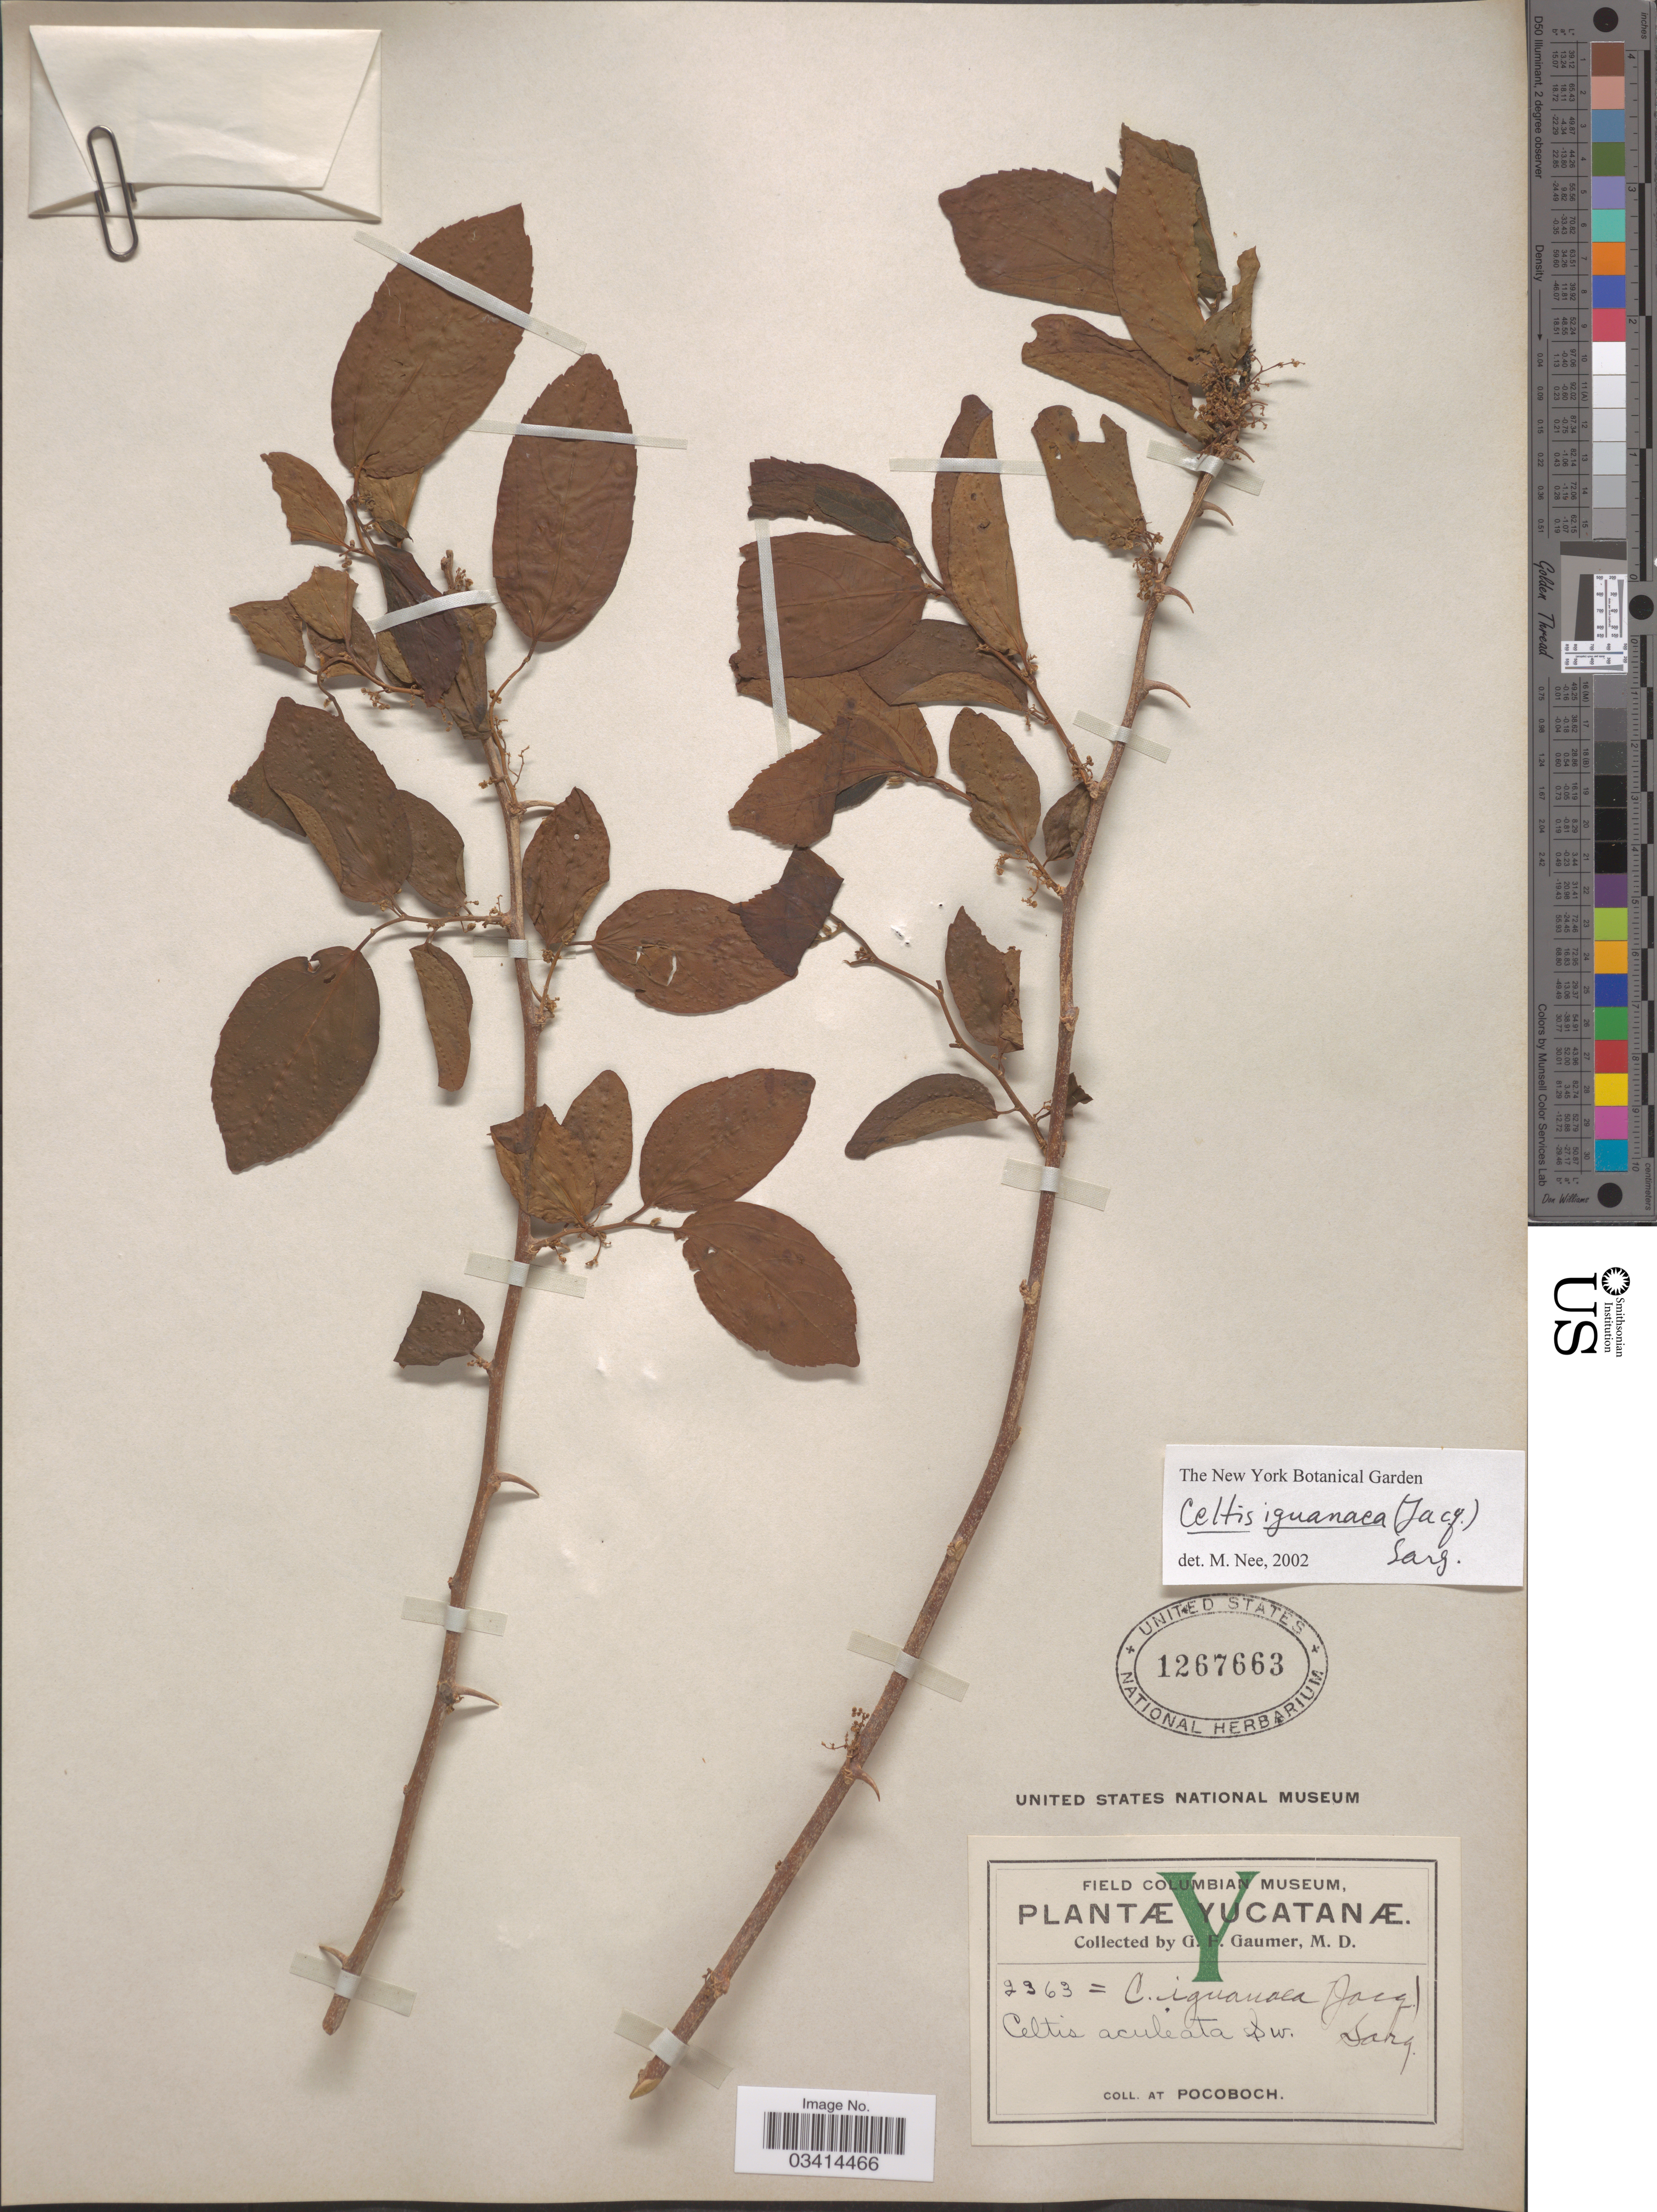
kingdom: Plantae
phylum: Tracheophyta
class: Magnoliopsida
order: Rosales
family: Cannabaceae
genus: Celtis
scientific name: Celtis iguanaea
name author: (Jacq.) Sarg.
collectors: G. F. Gaumer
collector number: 2363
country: Mexico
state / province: Yucatán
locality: Pocoboch.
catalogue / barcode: US 1267663